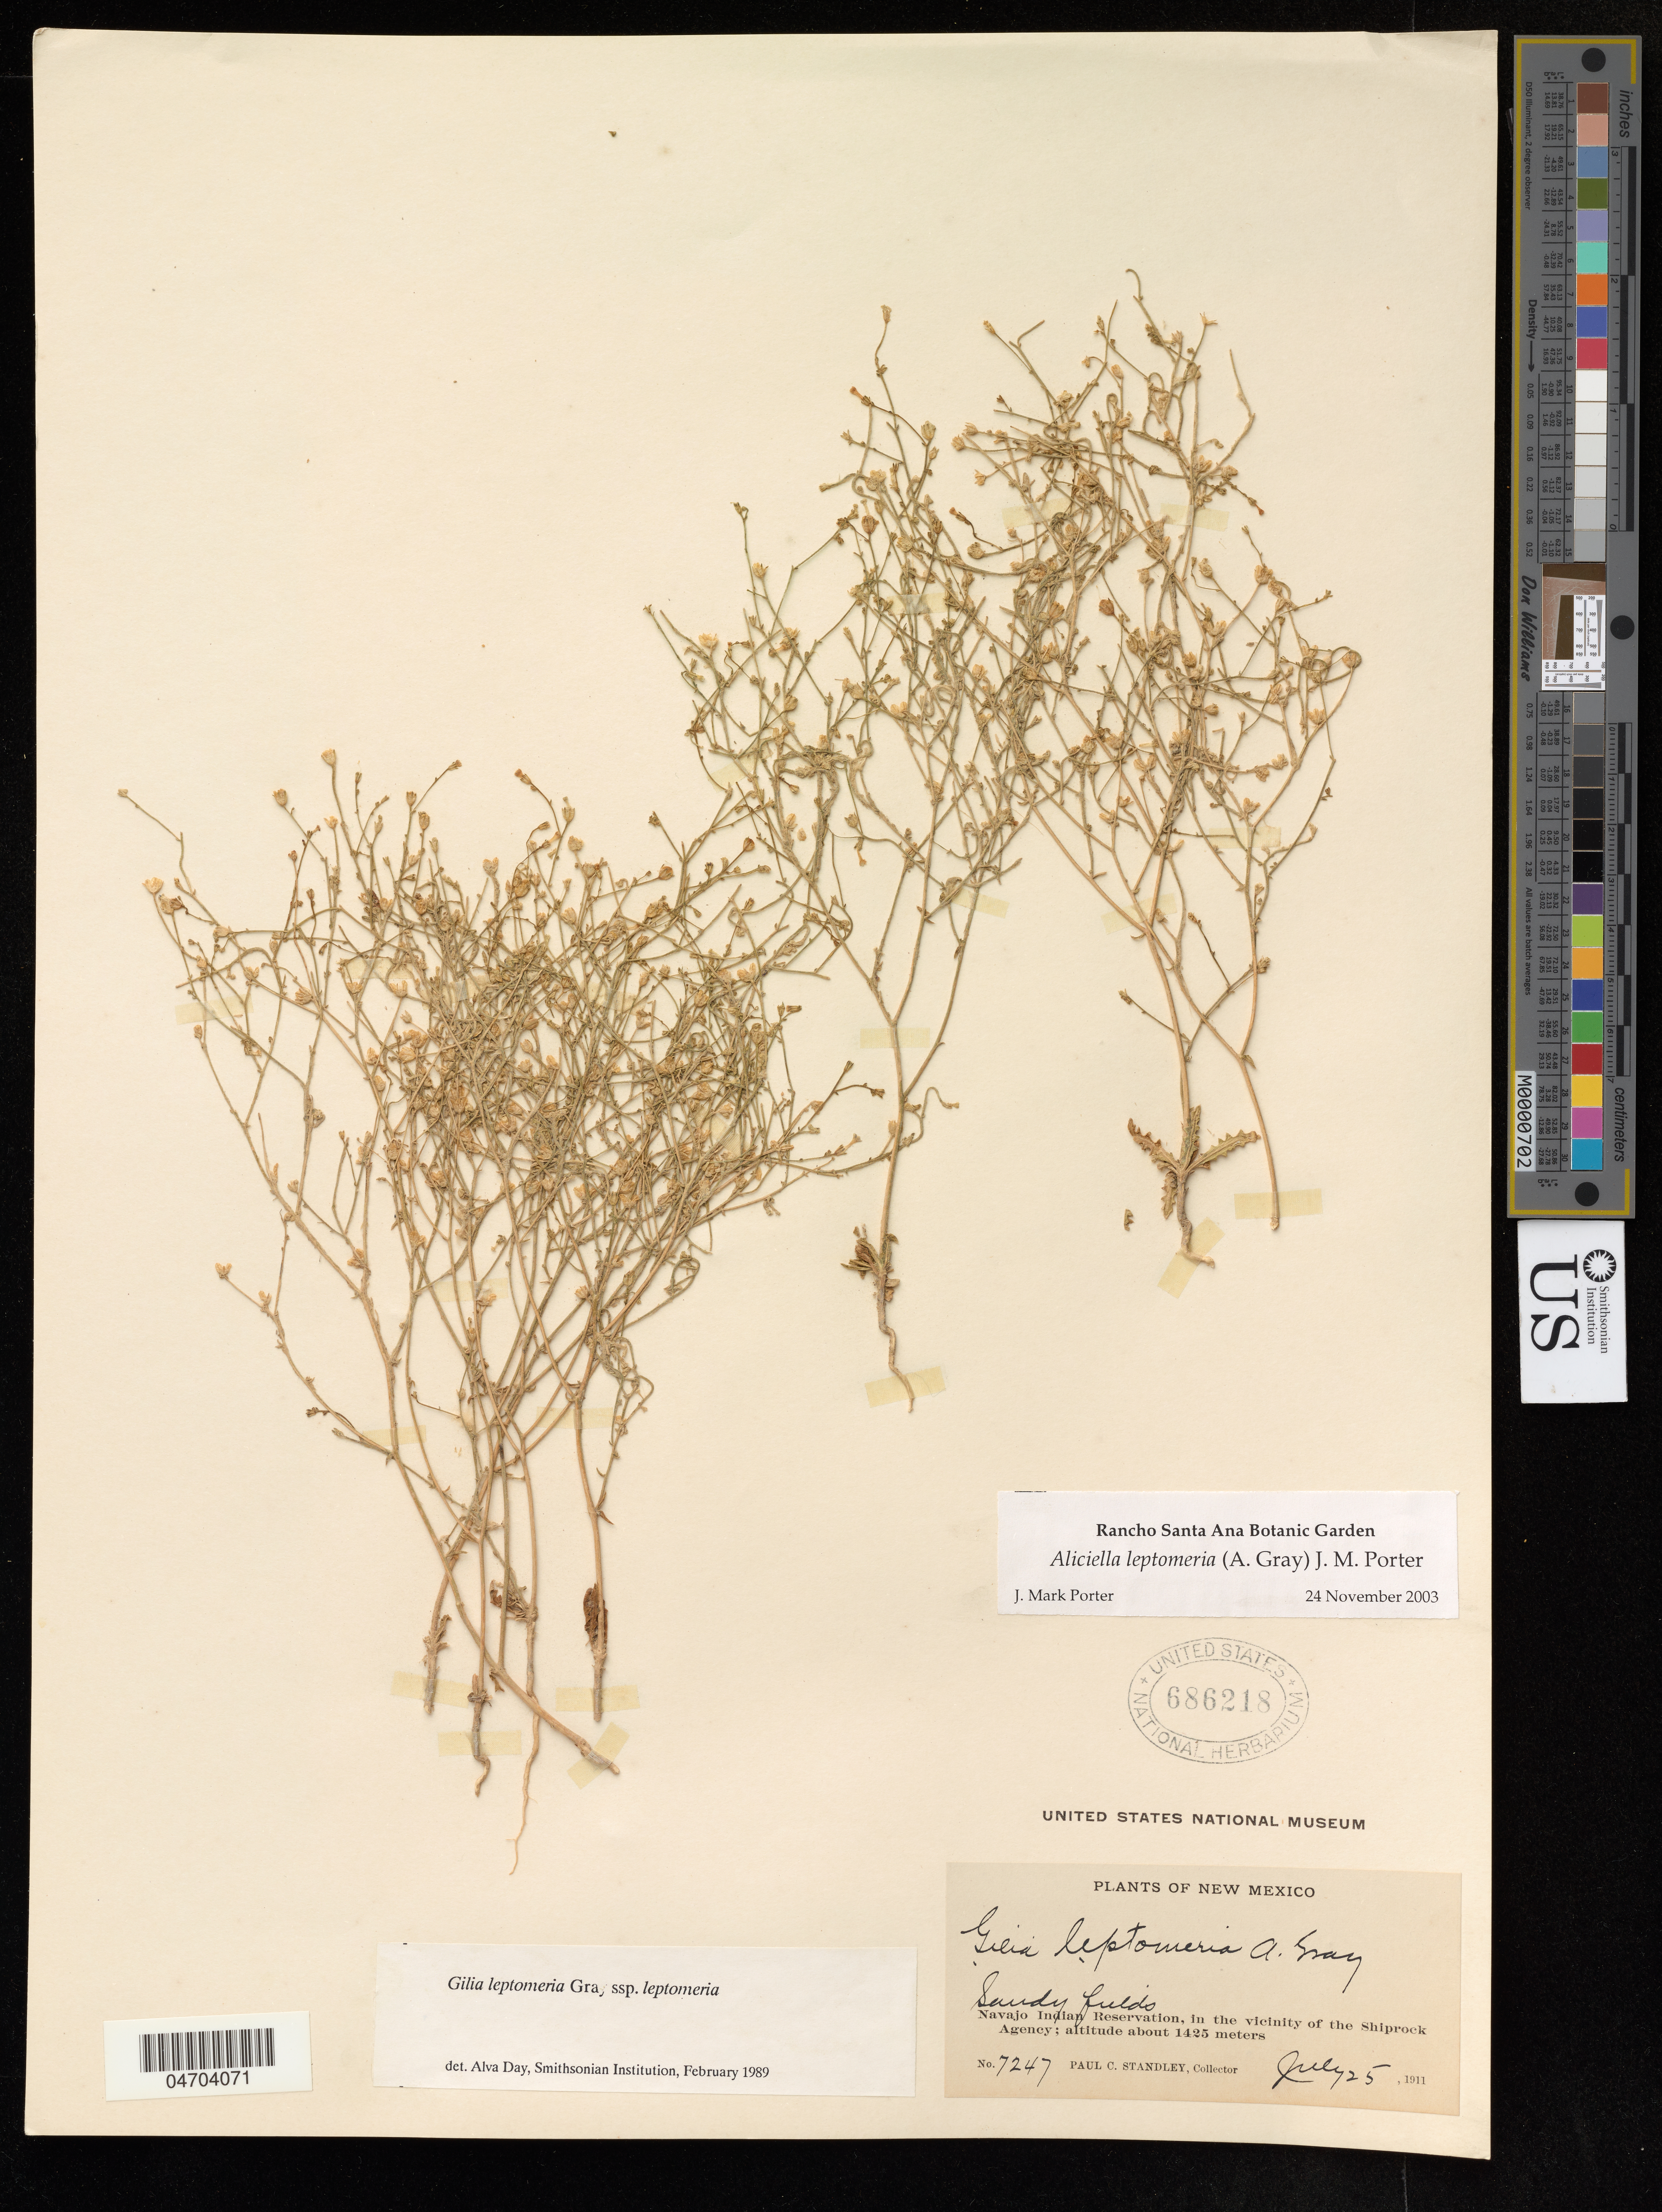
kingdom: Plantae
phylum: Tracheophyta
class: Magnoliopsida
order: Ericales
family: Polemoniaceae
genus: Aliciella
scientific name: Aliciella leptomeria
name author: (A. Gray) J.M. Porter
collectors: P. C. Standley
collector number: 7247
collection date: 1911-07-25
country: United States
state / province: New Mexico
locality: Navajo Indian Reservation, in the vicinity of the Shiprock Agency.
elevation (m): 1425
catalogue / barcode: US 686218